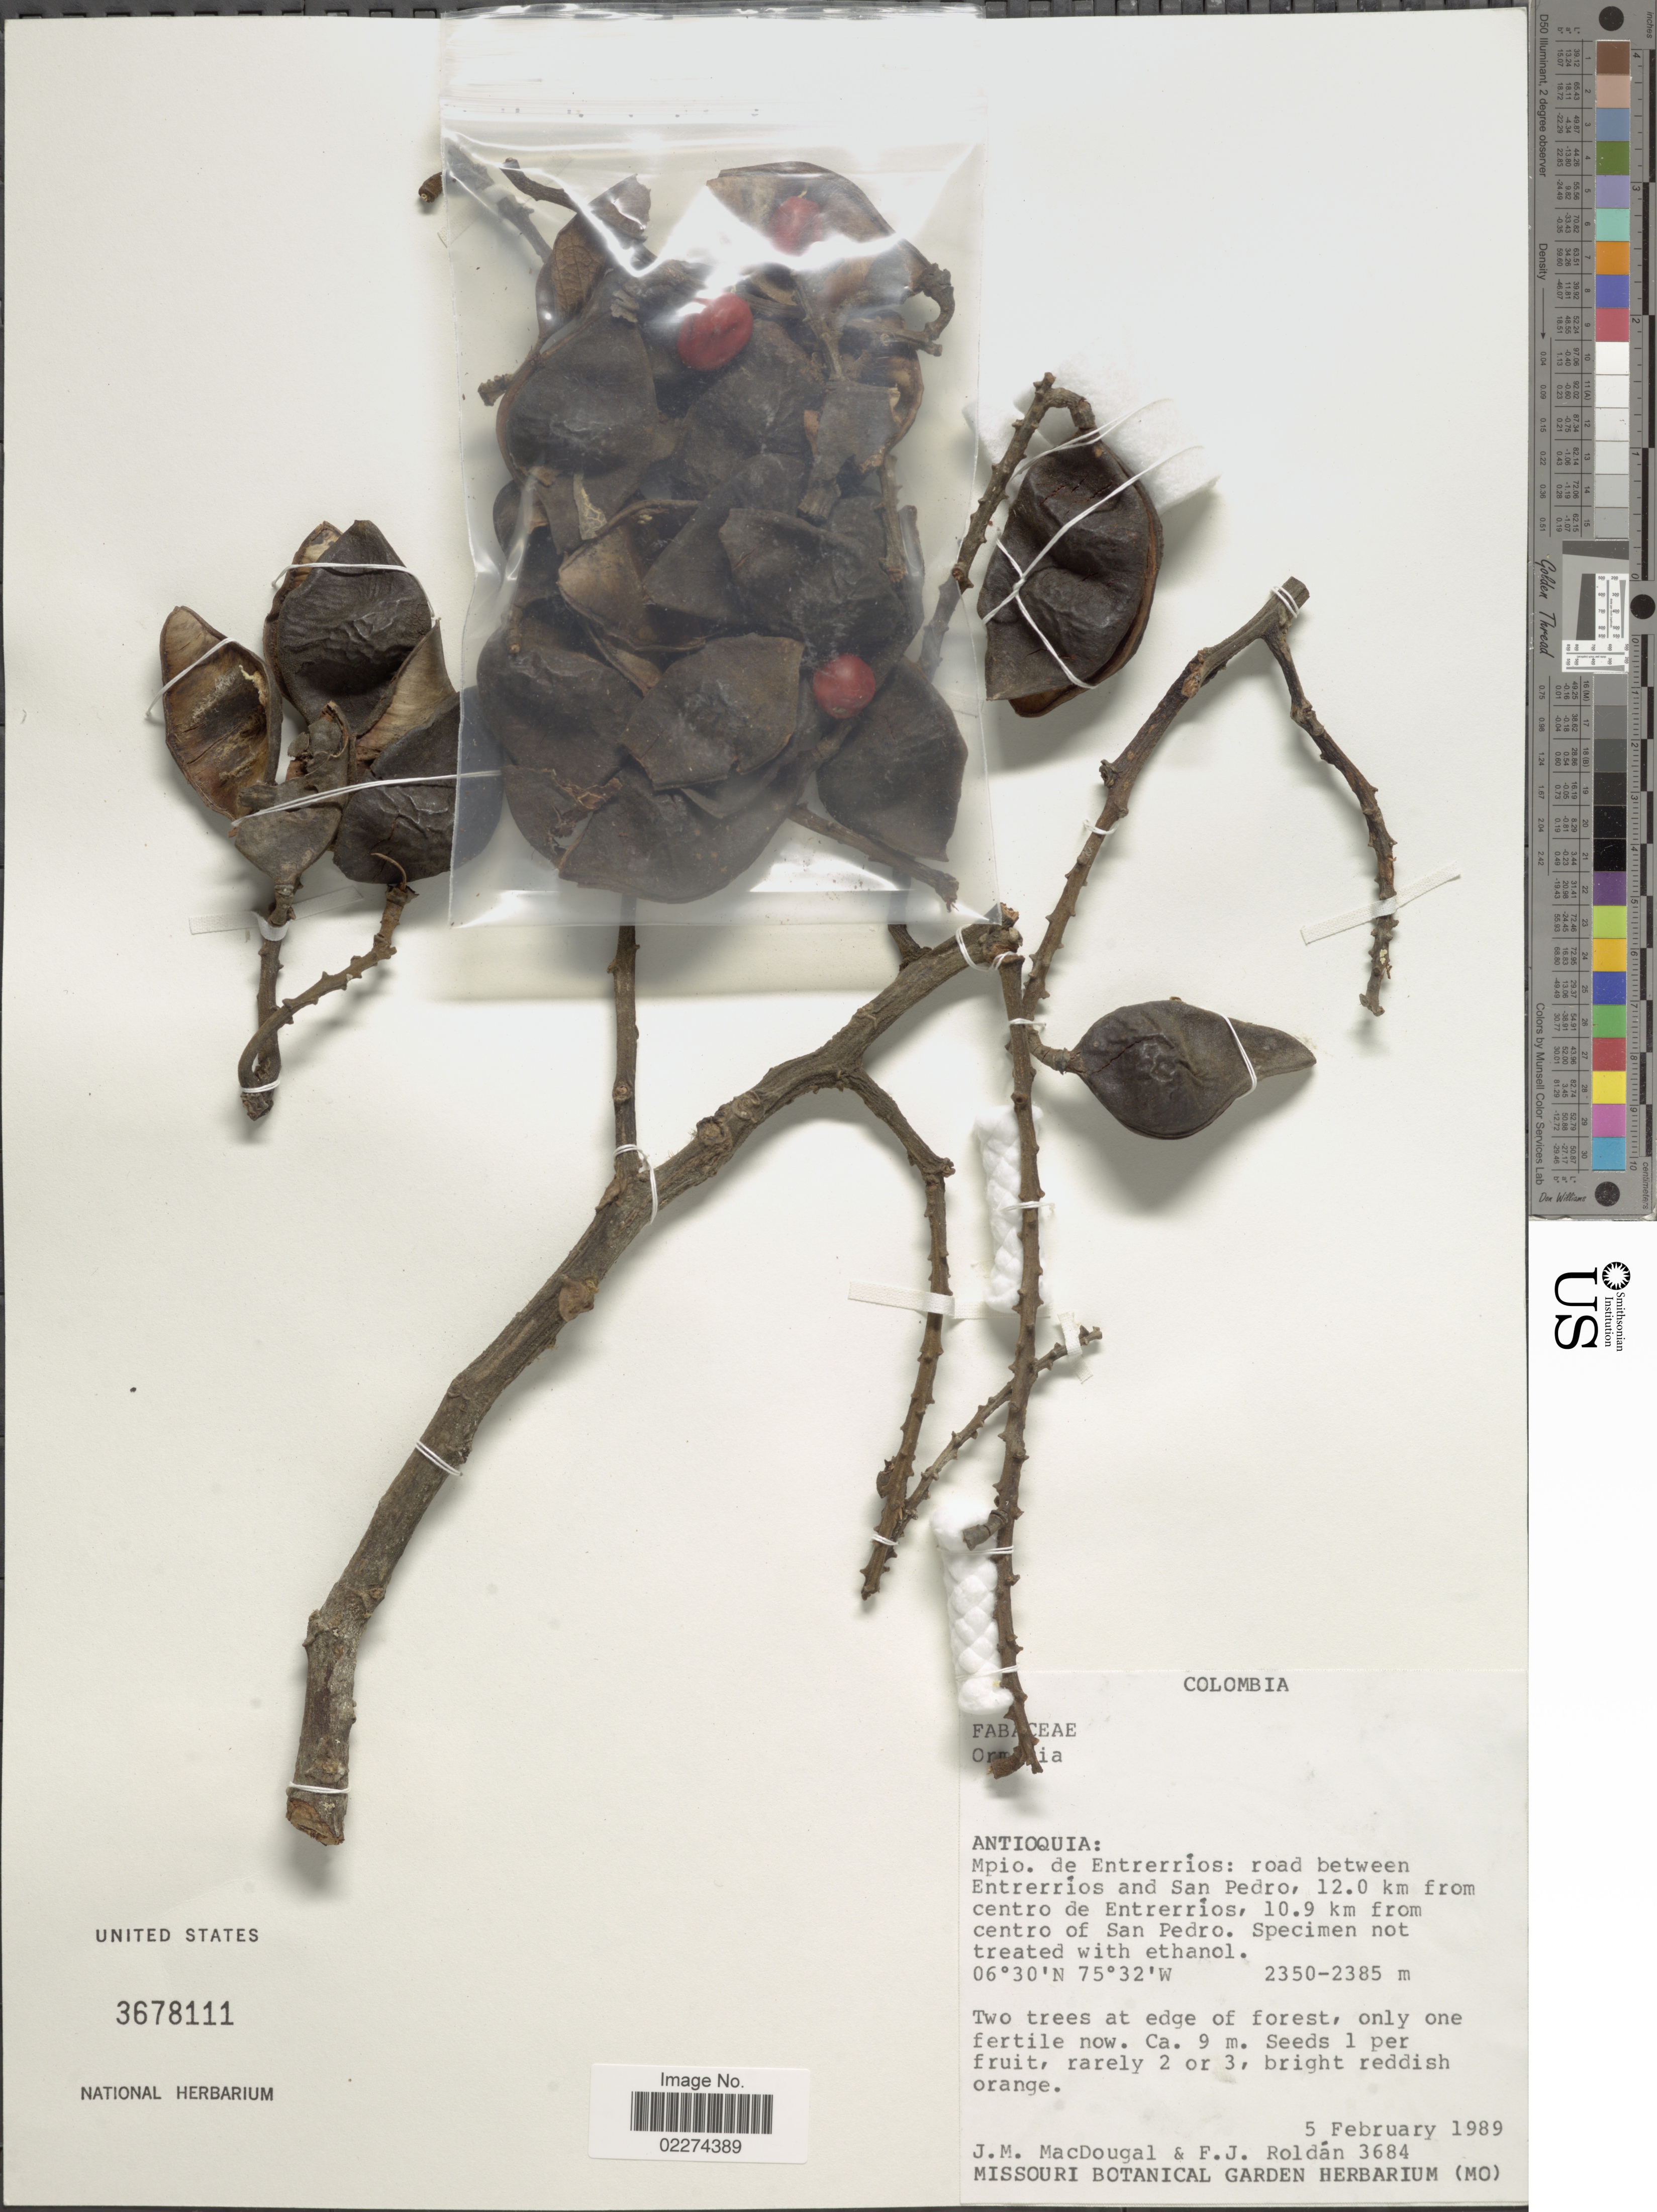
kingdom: Plantae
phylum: Tracheophyta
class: Magnoliopsida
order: Fabales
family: Fabaceae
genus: Ormosia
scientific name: Ormosia sp.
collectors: J. M. MacDougal & F. J. Roldán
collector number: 3684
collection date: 1989-02-05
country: Colombia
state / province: Antioquia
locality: Mpio. de Entrerrios: road between Entrerrios and San Pedro, 12.0 km from centro de Entrerrios, 10.9 km from centro of San Pedro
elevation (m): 2350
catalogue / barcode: US 3678111